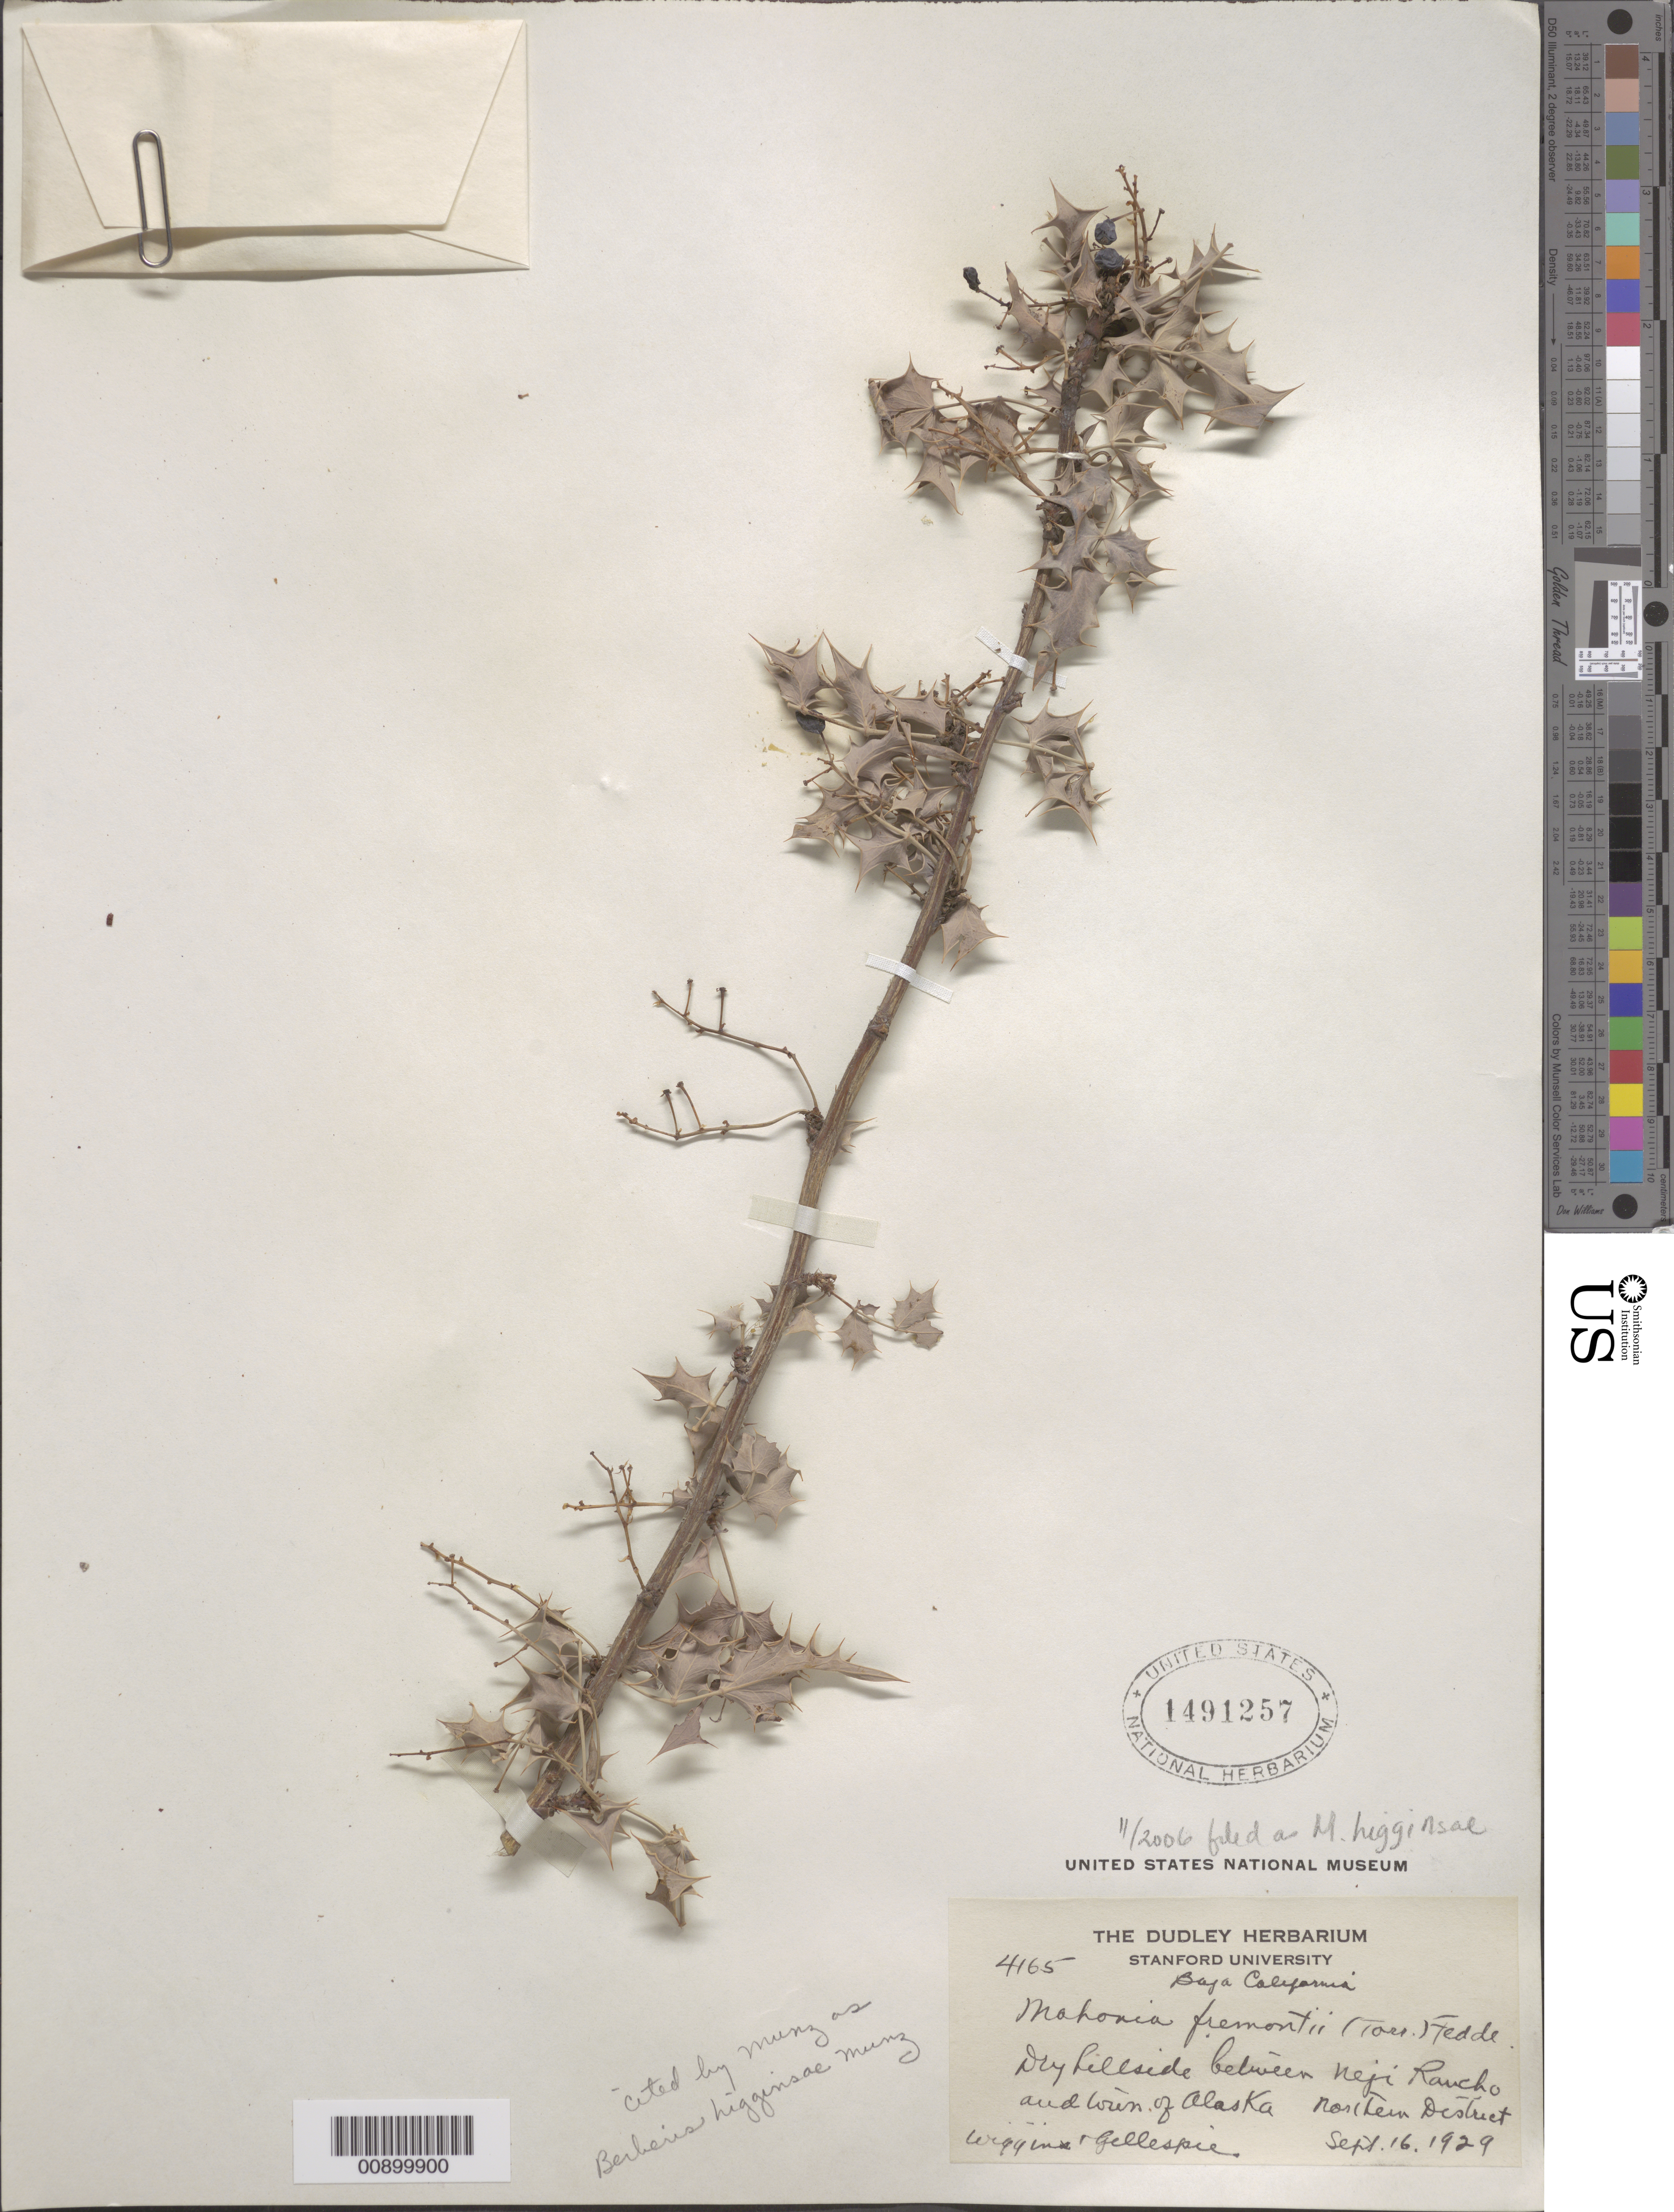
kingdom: Plantae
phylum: Tracheophyta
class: Magnoliopsida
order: Ranunculales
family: Berberidaceae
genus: Mahonia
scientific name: Mahonia higginsae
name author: (Munz) Ahrendt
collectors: -- Wiggins & -- Gillespie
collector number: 4165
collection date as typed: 16 Sep 1929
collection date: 1929-09-16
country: Mexico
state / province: Baja California Norte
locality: Between Neji Rancho and Town of Alaska. Baja California, Northern District.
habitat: Dry hillside.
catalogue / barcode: US 1491257